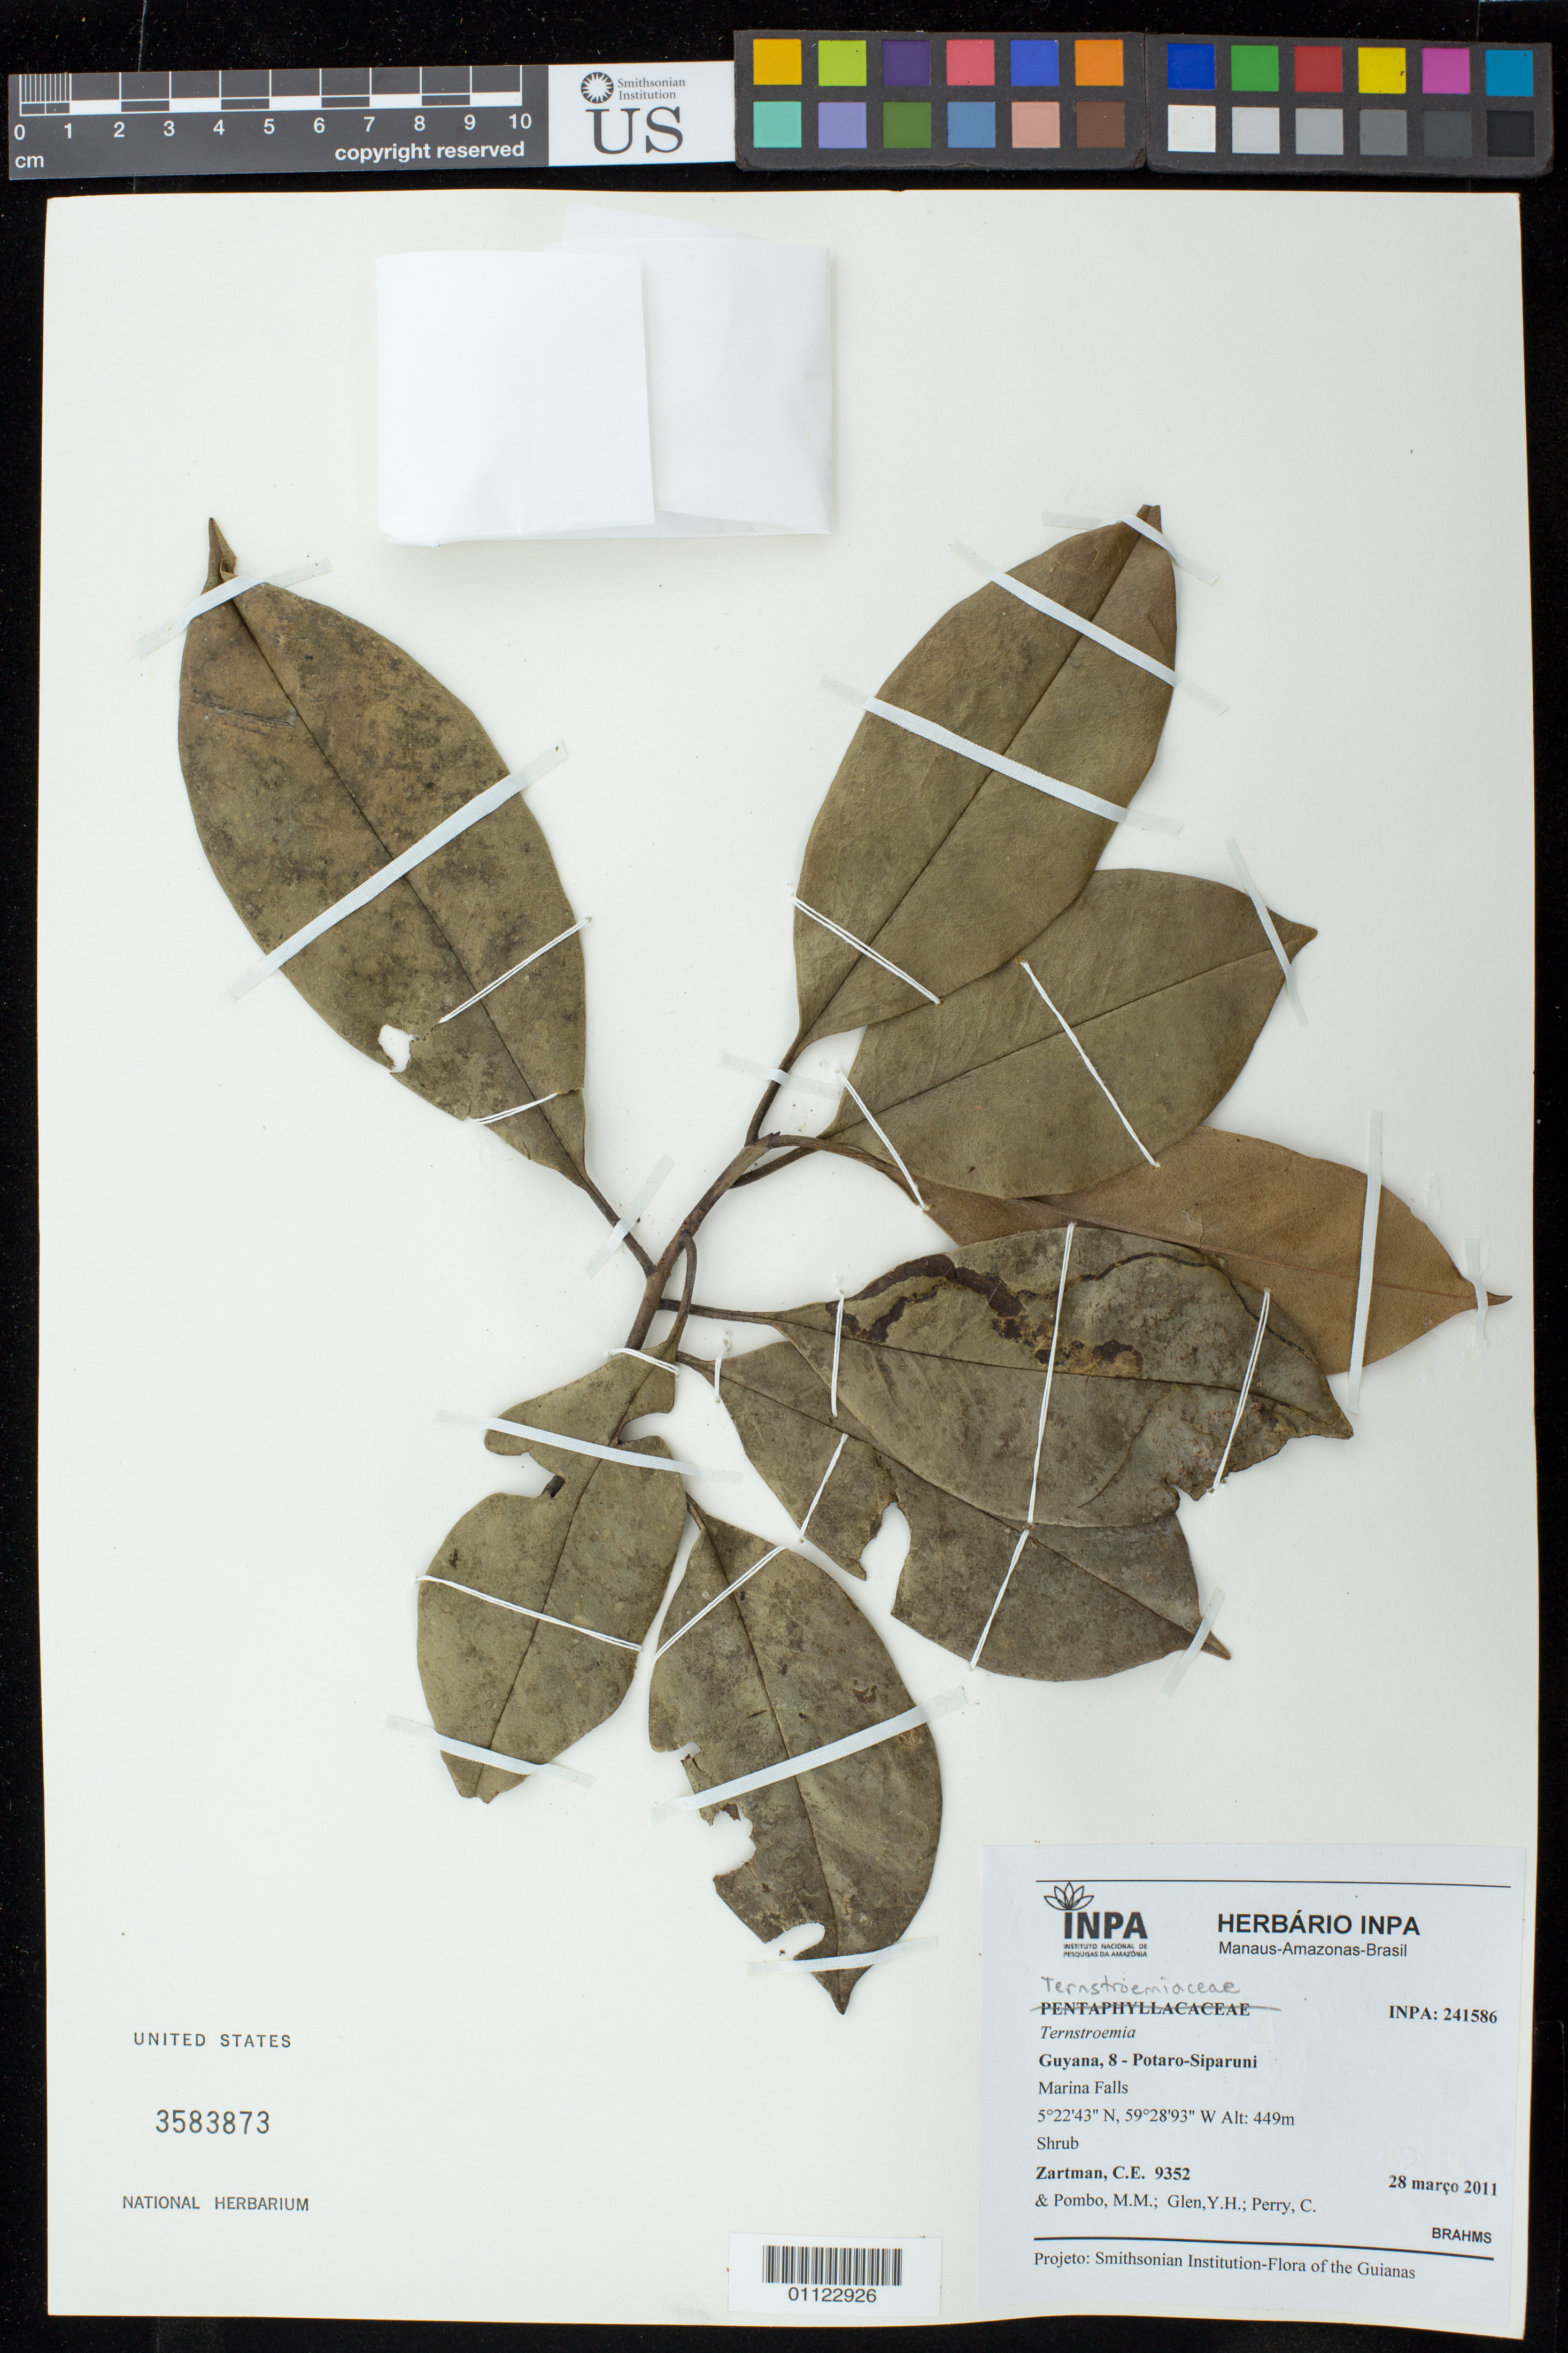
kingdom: Plantae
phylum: Tracheophyta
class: Magnoliopsida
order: Ericales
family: Pentaphylacaceae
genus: Ternstroemia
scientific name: Ternstroemia sp.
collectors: C. Zartman, M. Pombo, Y. Glen & C. Perry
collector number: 9352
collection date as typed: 28-Mar-11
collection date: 1911-03-28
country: Guyana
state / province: Potaro-Siparuni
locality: Marina Falls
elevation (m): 449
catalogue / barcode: US 3583873